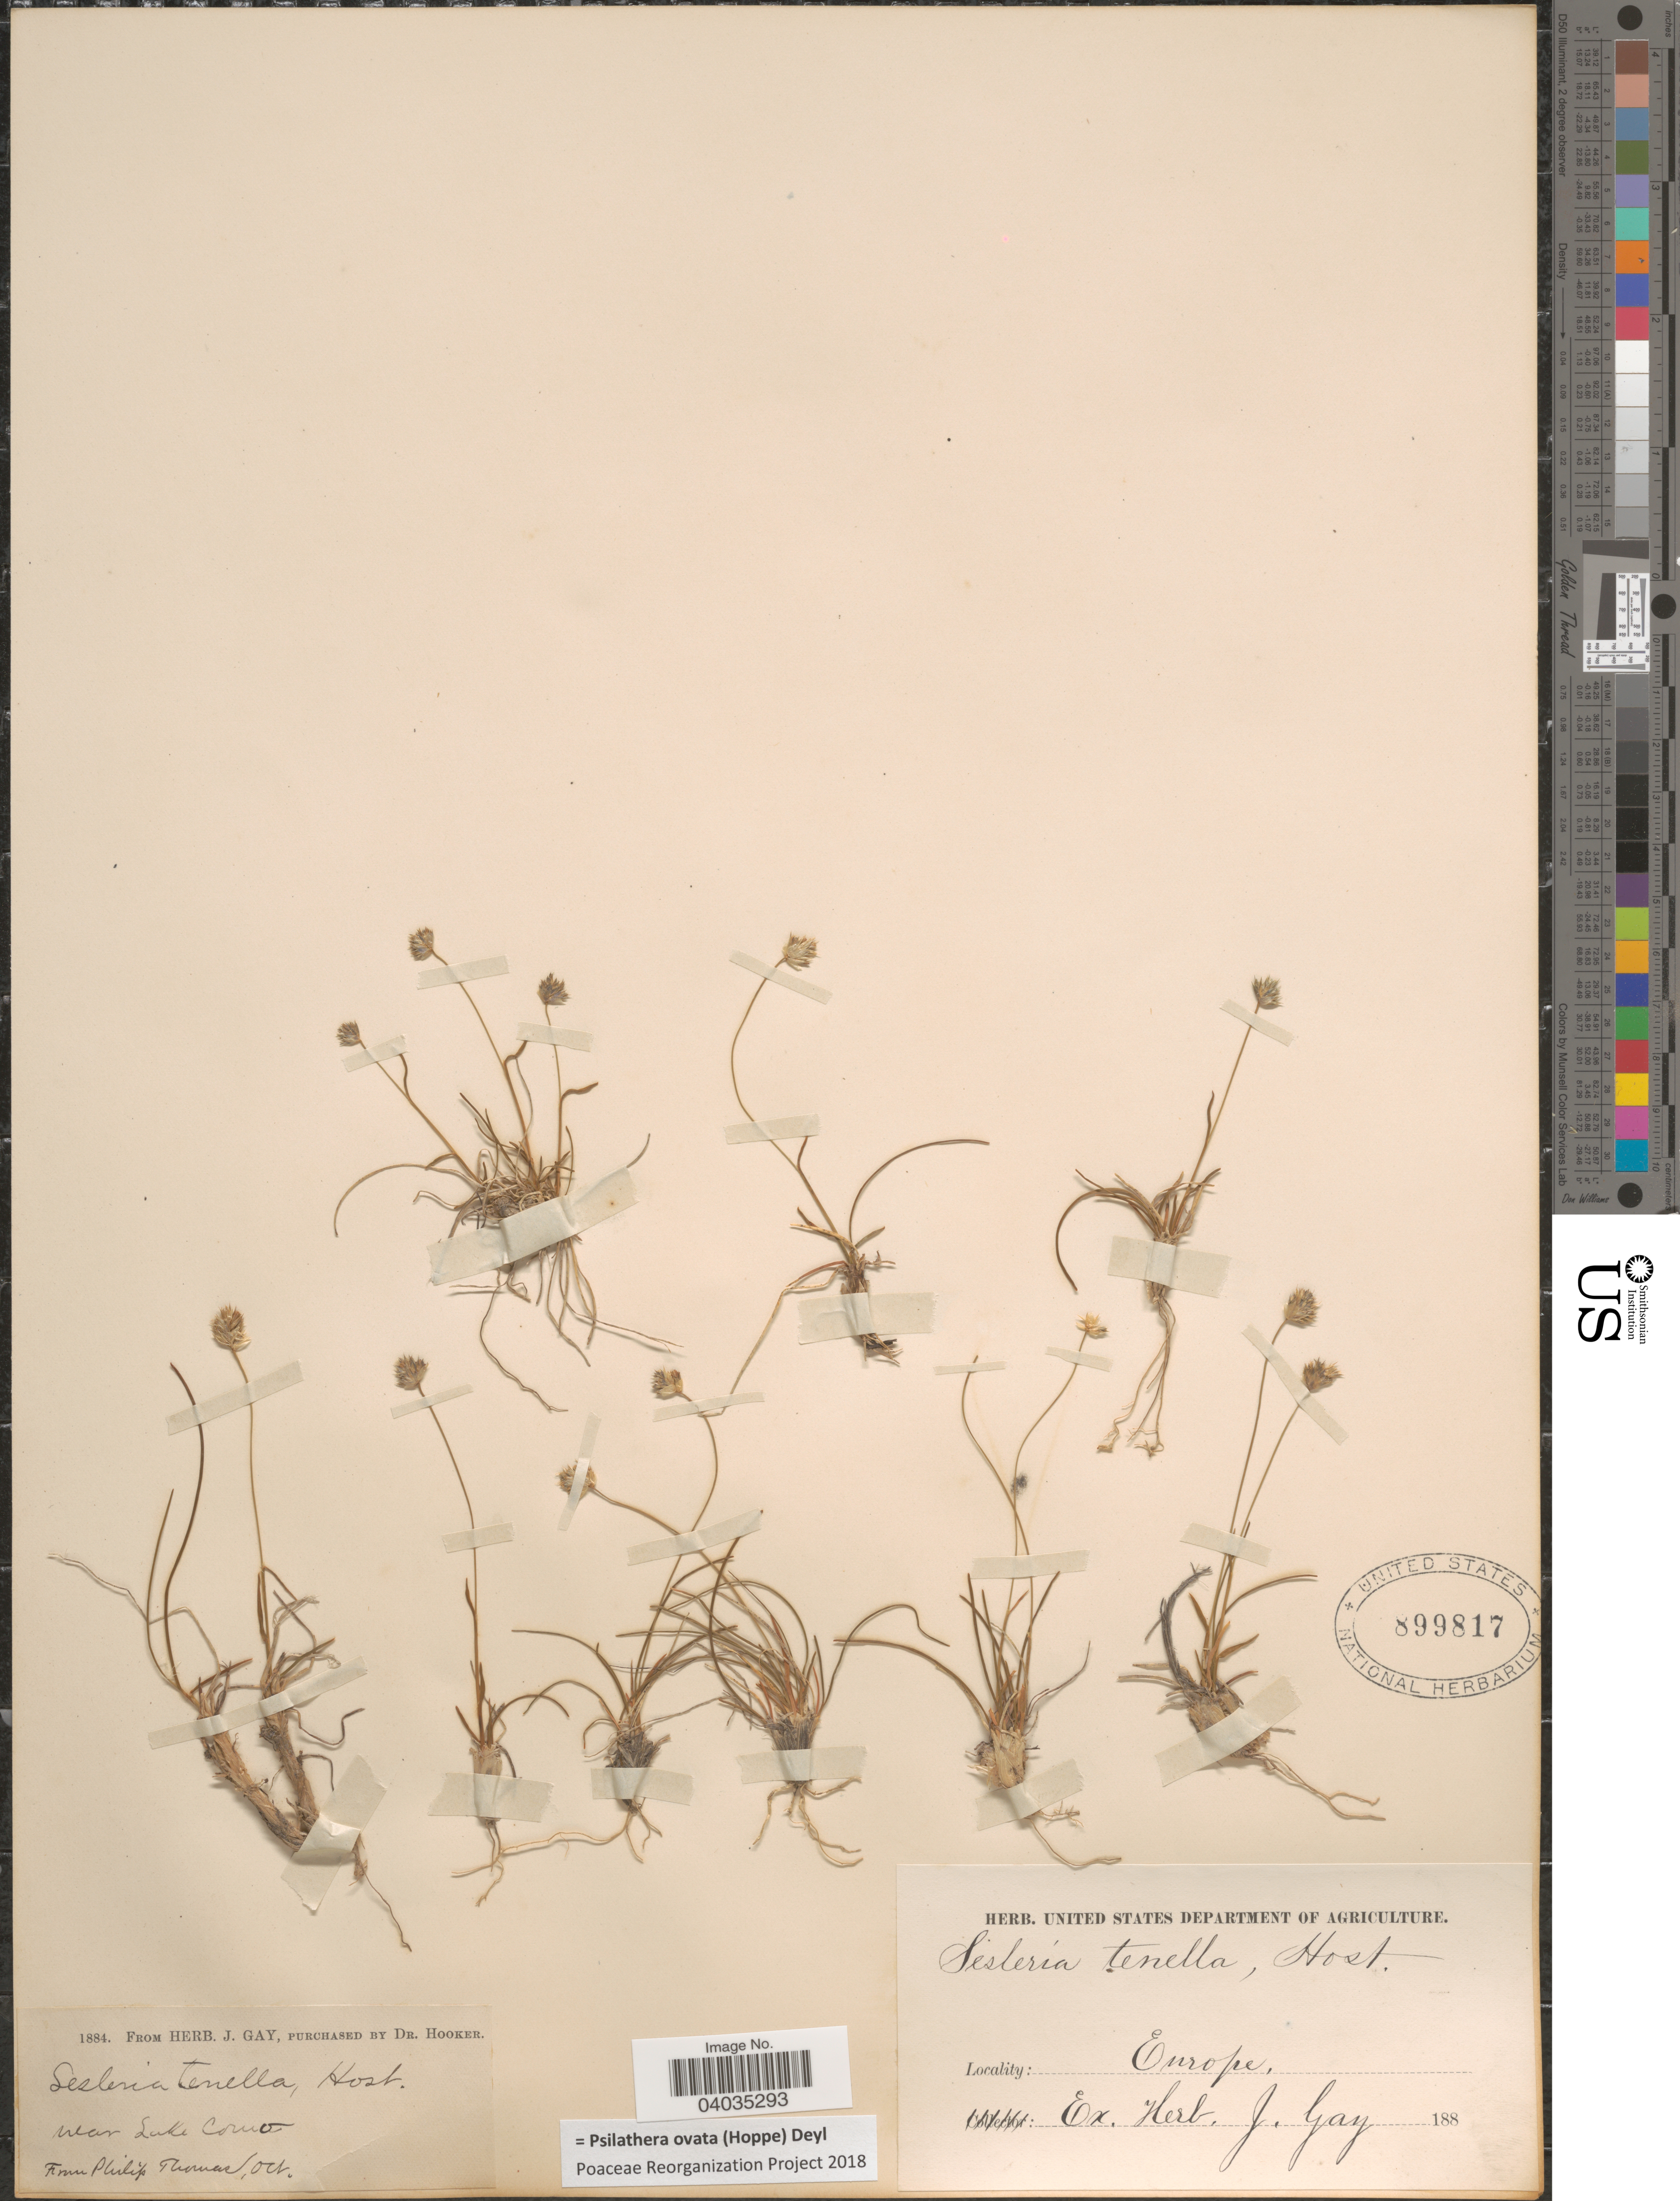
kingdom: Plantae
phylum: Tracheophyta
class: Liliopsida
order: Poales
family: Poaceae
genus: Psilathera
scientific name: Psilathera ovata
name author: (Hoppe) Deyl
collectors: ex herb. J. Gay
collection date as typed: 188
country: Italy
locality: Near Lake Como.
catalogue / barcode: US 899817